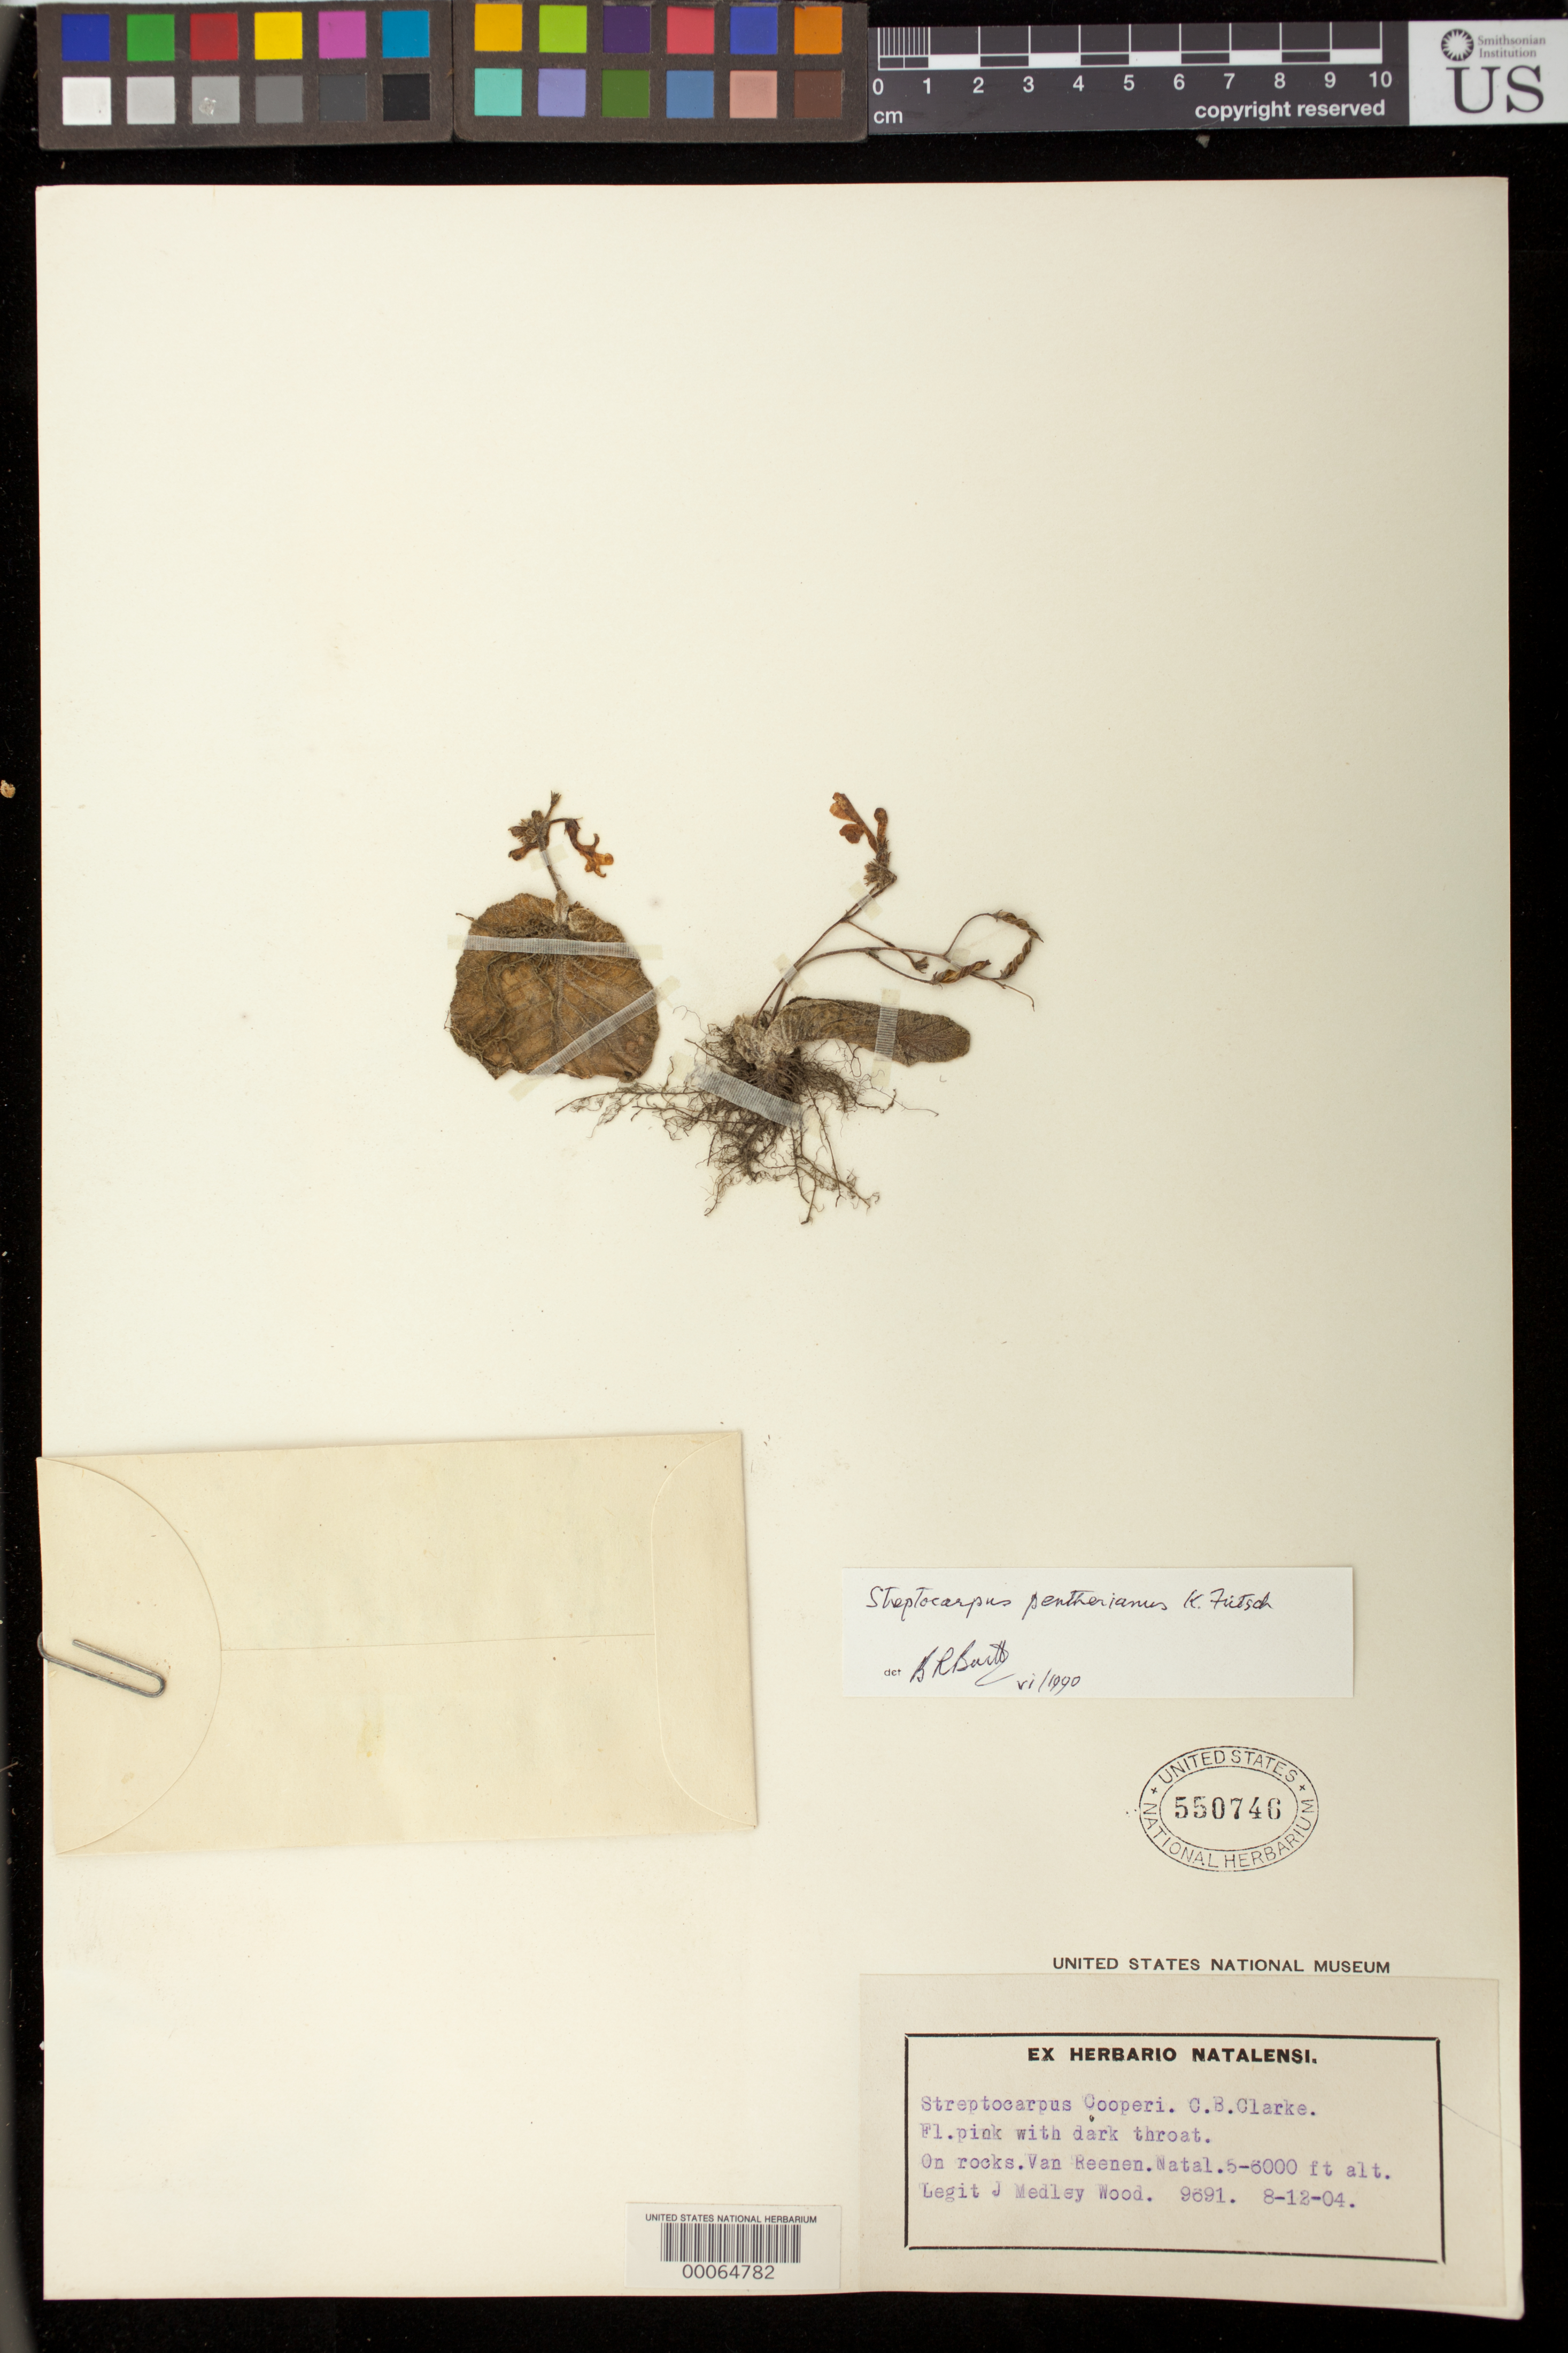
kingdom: Plantae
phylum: Tracheophyta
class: Magnoliopsida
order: Lamiales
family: Gesneriaceae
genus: Streptocarpus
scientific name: Streptocarpus pentherianus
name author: Fritsch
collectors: J. M. Wood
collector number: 9691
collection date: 1904-12-08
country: South Africa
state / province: KwaZulu-Natal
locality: Van Reenen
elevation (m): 1524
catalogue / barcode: US 550746